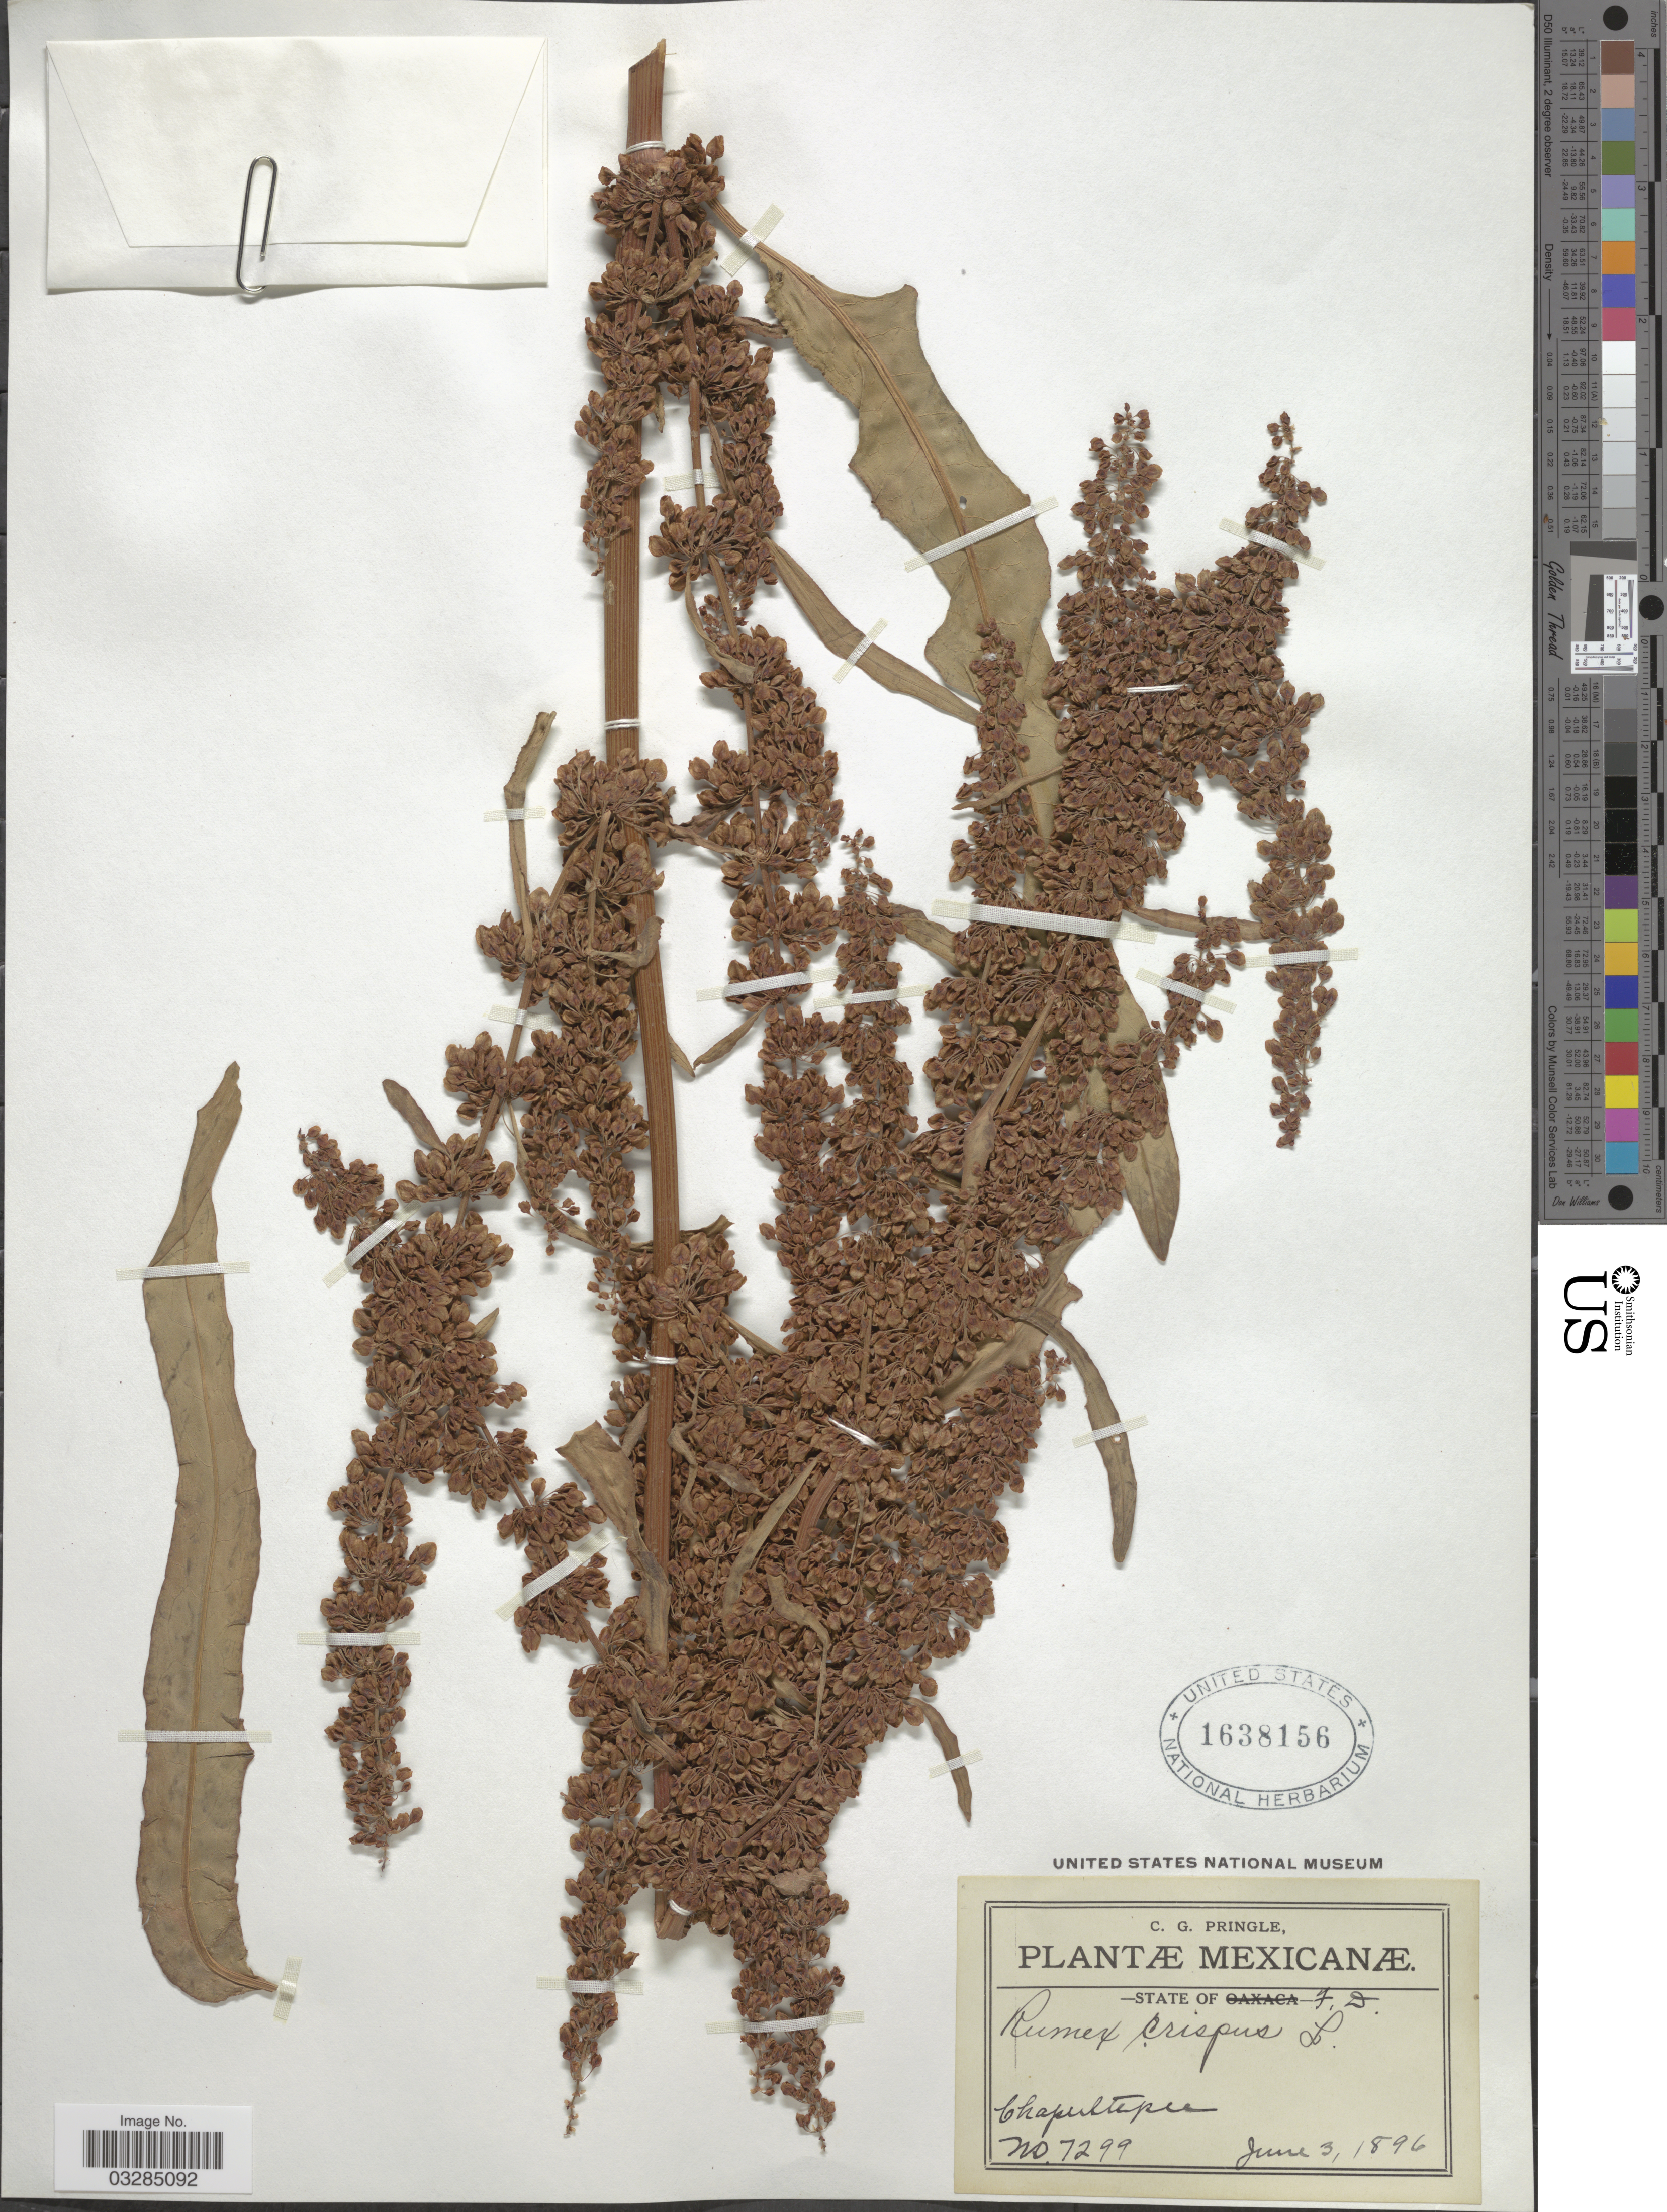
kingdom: Plantae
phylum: Tracheophyta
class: Magnoliopsida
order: Caryophyllales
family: Polygonaceae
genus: Rumex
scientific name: Rumex crispus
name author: L.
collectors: C. G. Pringle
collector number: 7299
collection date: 1896-06-03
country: Mexico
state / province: Distrito Federal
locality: Chapultepec.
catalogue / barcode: US 1638156